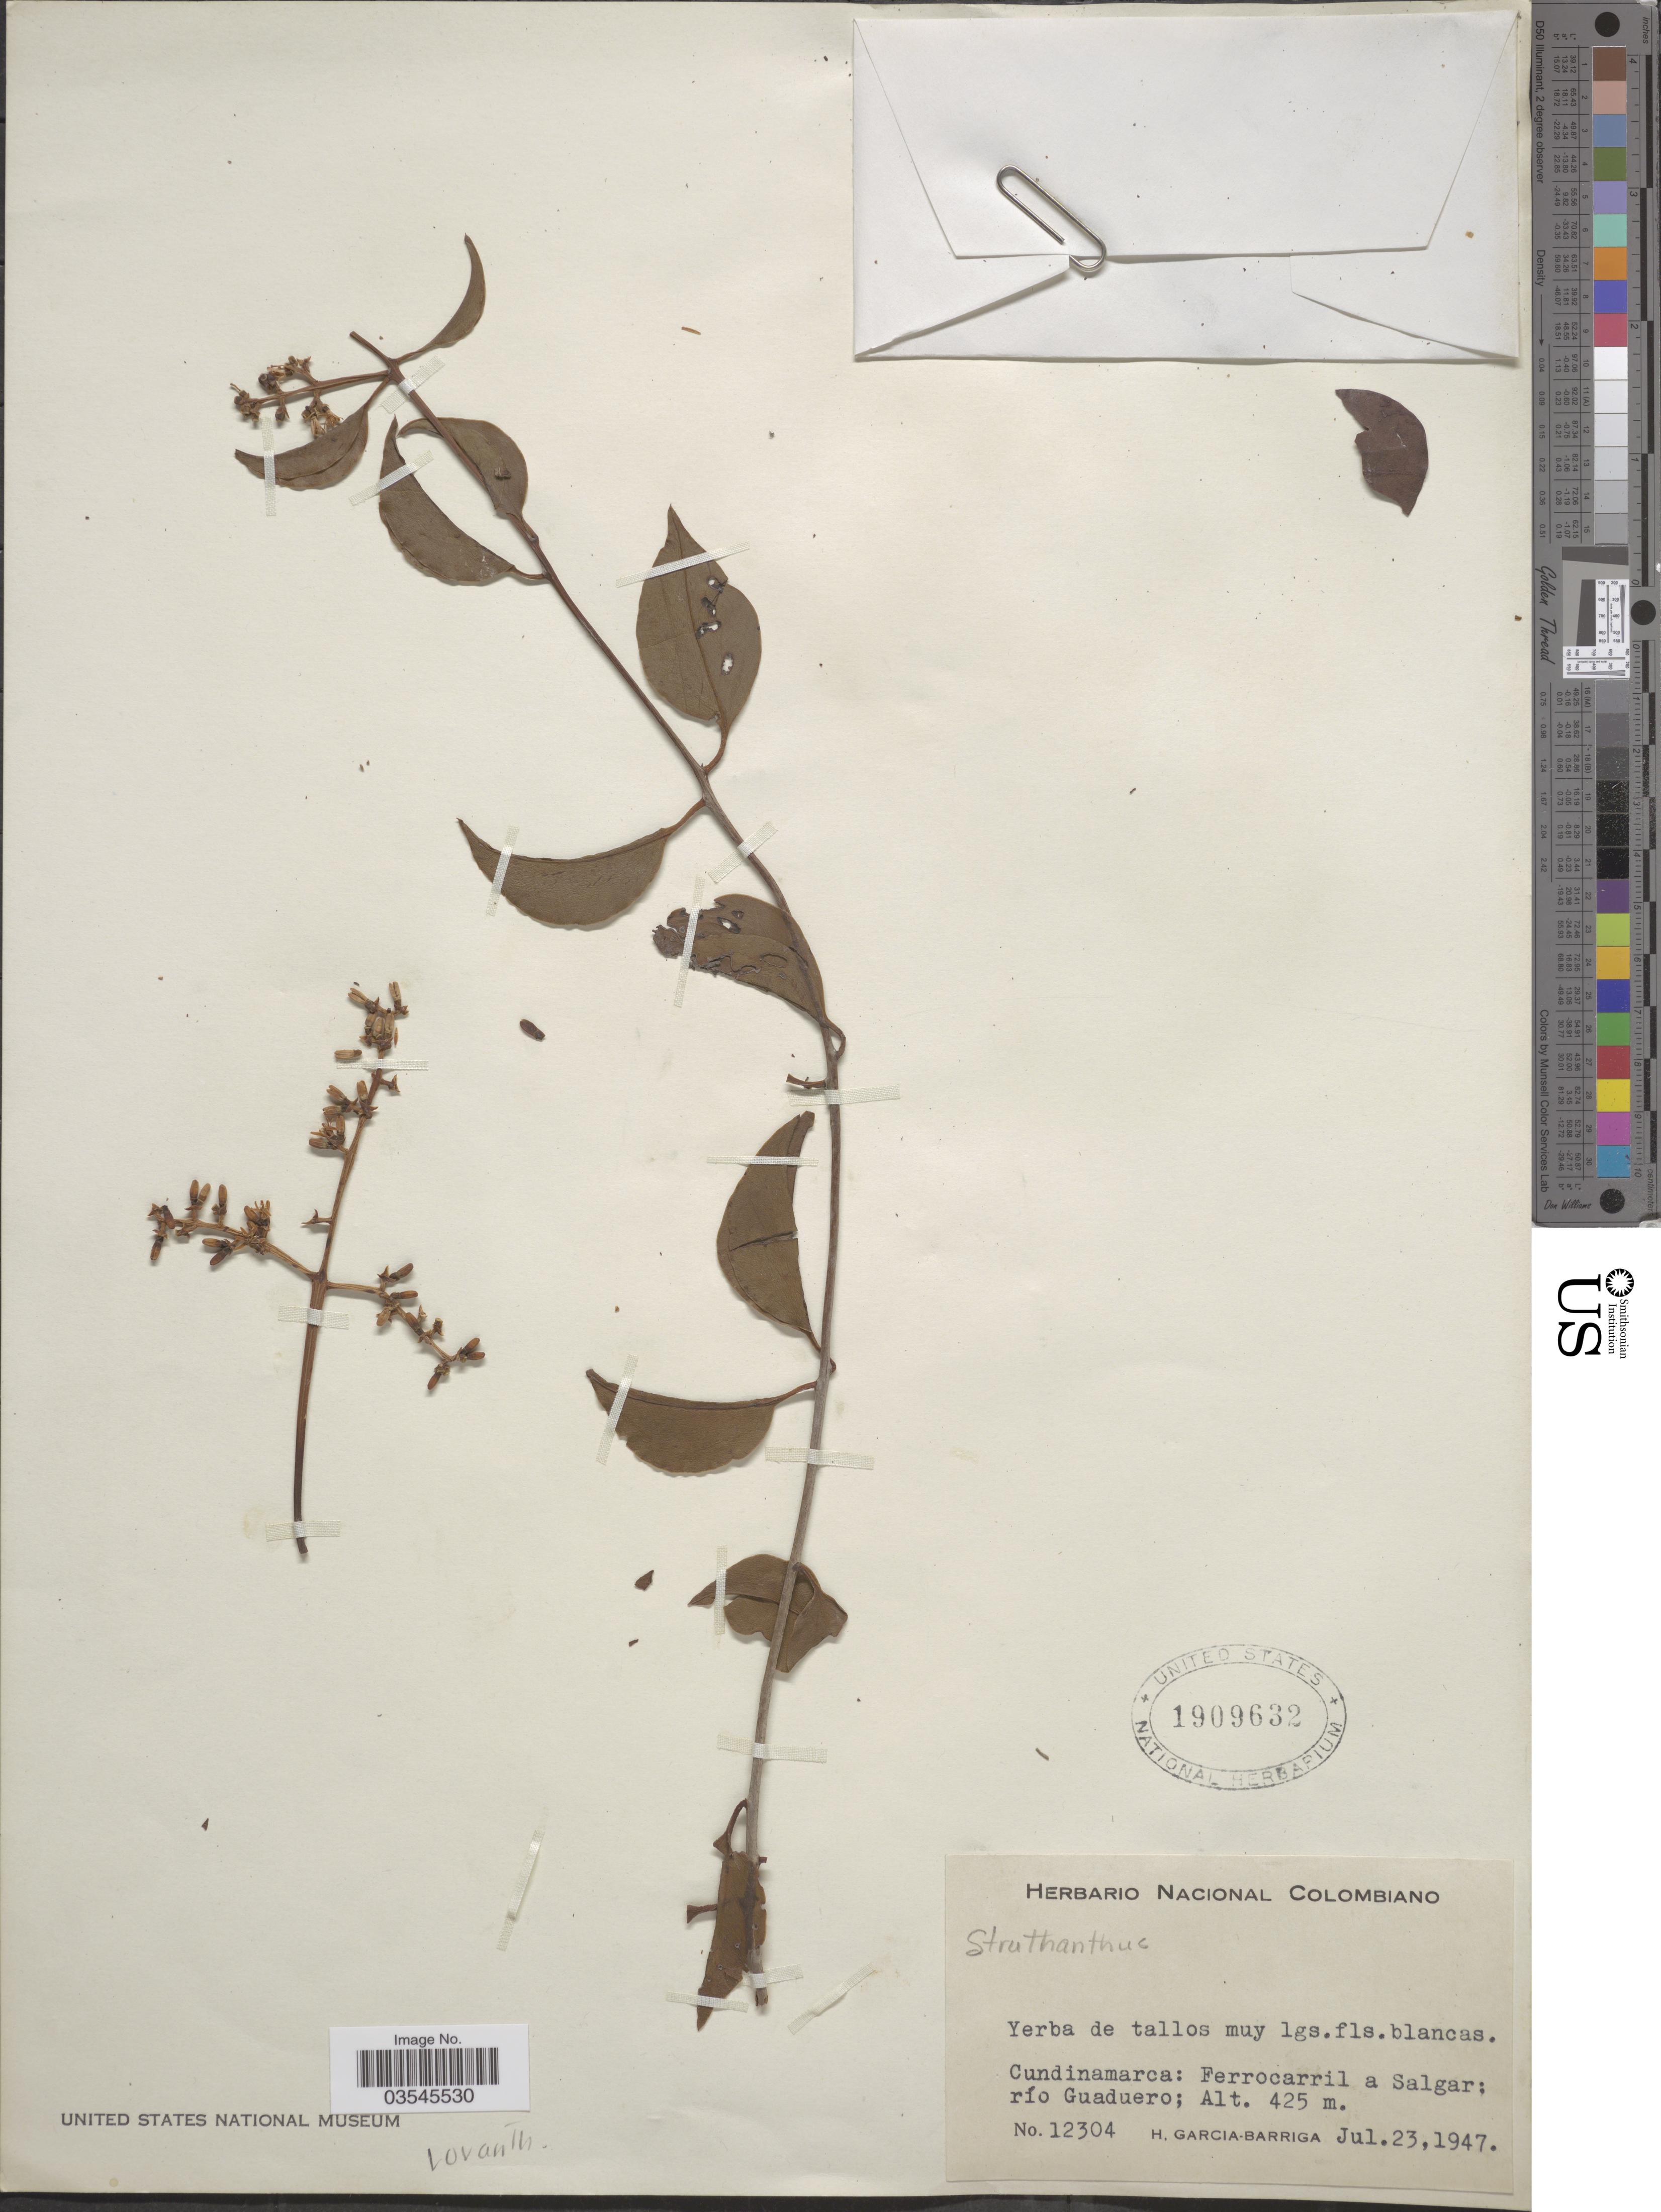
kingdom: Plantae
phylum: Tracheophyta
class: Magnoliopsida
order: Santalales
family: Loranthaceae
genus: Struthanthus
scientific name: Struthanthus sp.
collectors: H. García Barriga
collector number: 12304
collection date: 1947-07-23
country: Colombia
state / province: Cundinamarca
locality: Ferrocarril a Salgar; río Guaduero.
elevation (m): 425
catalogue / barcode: US 1909632